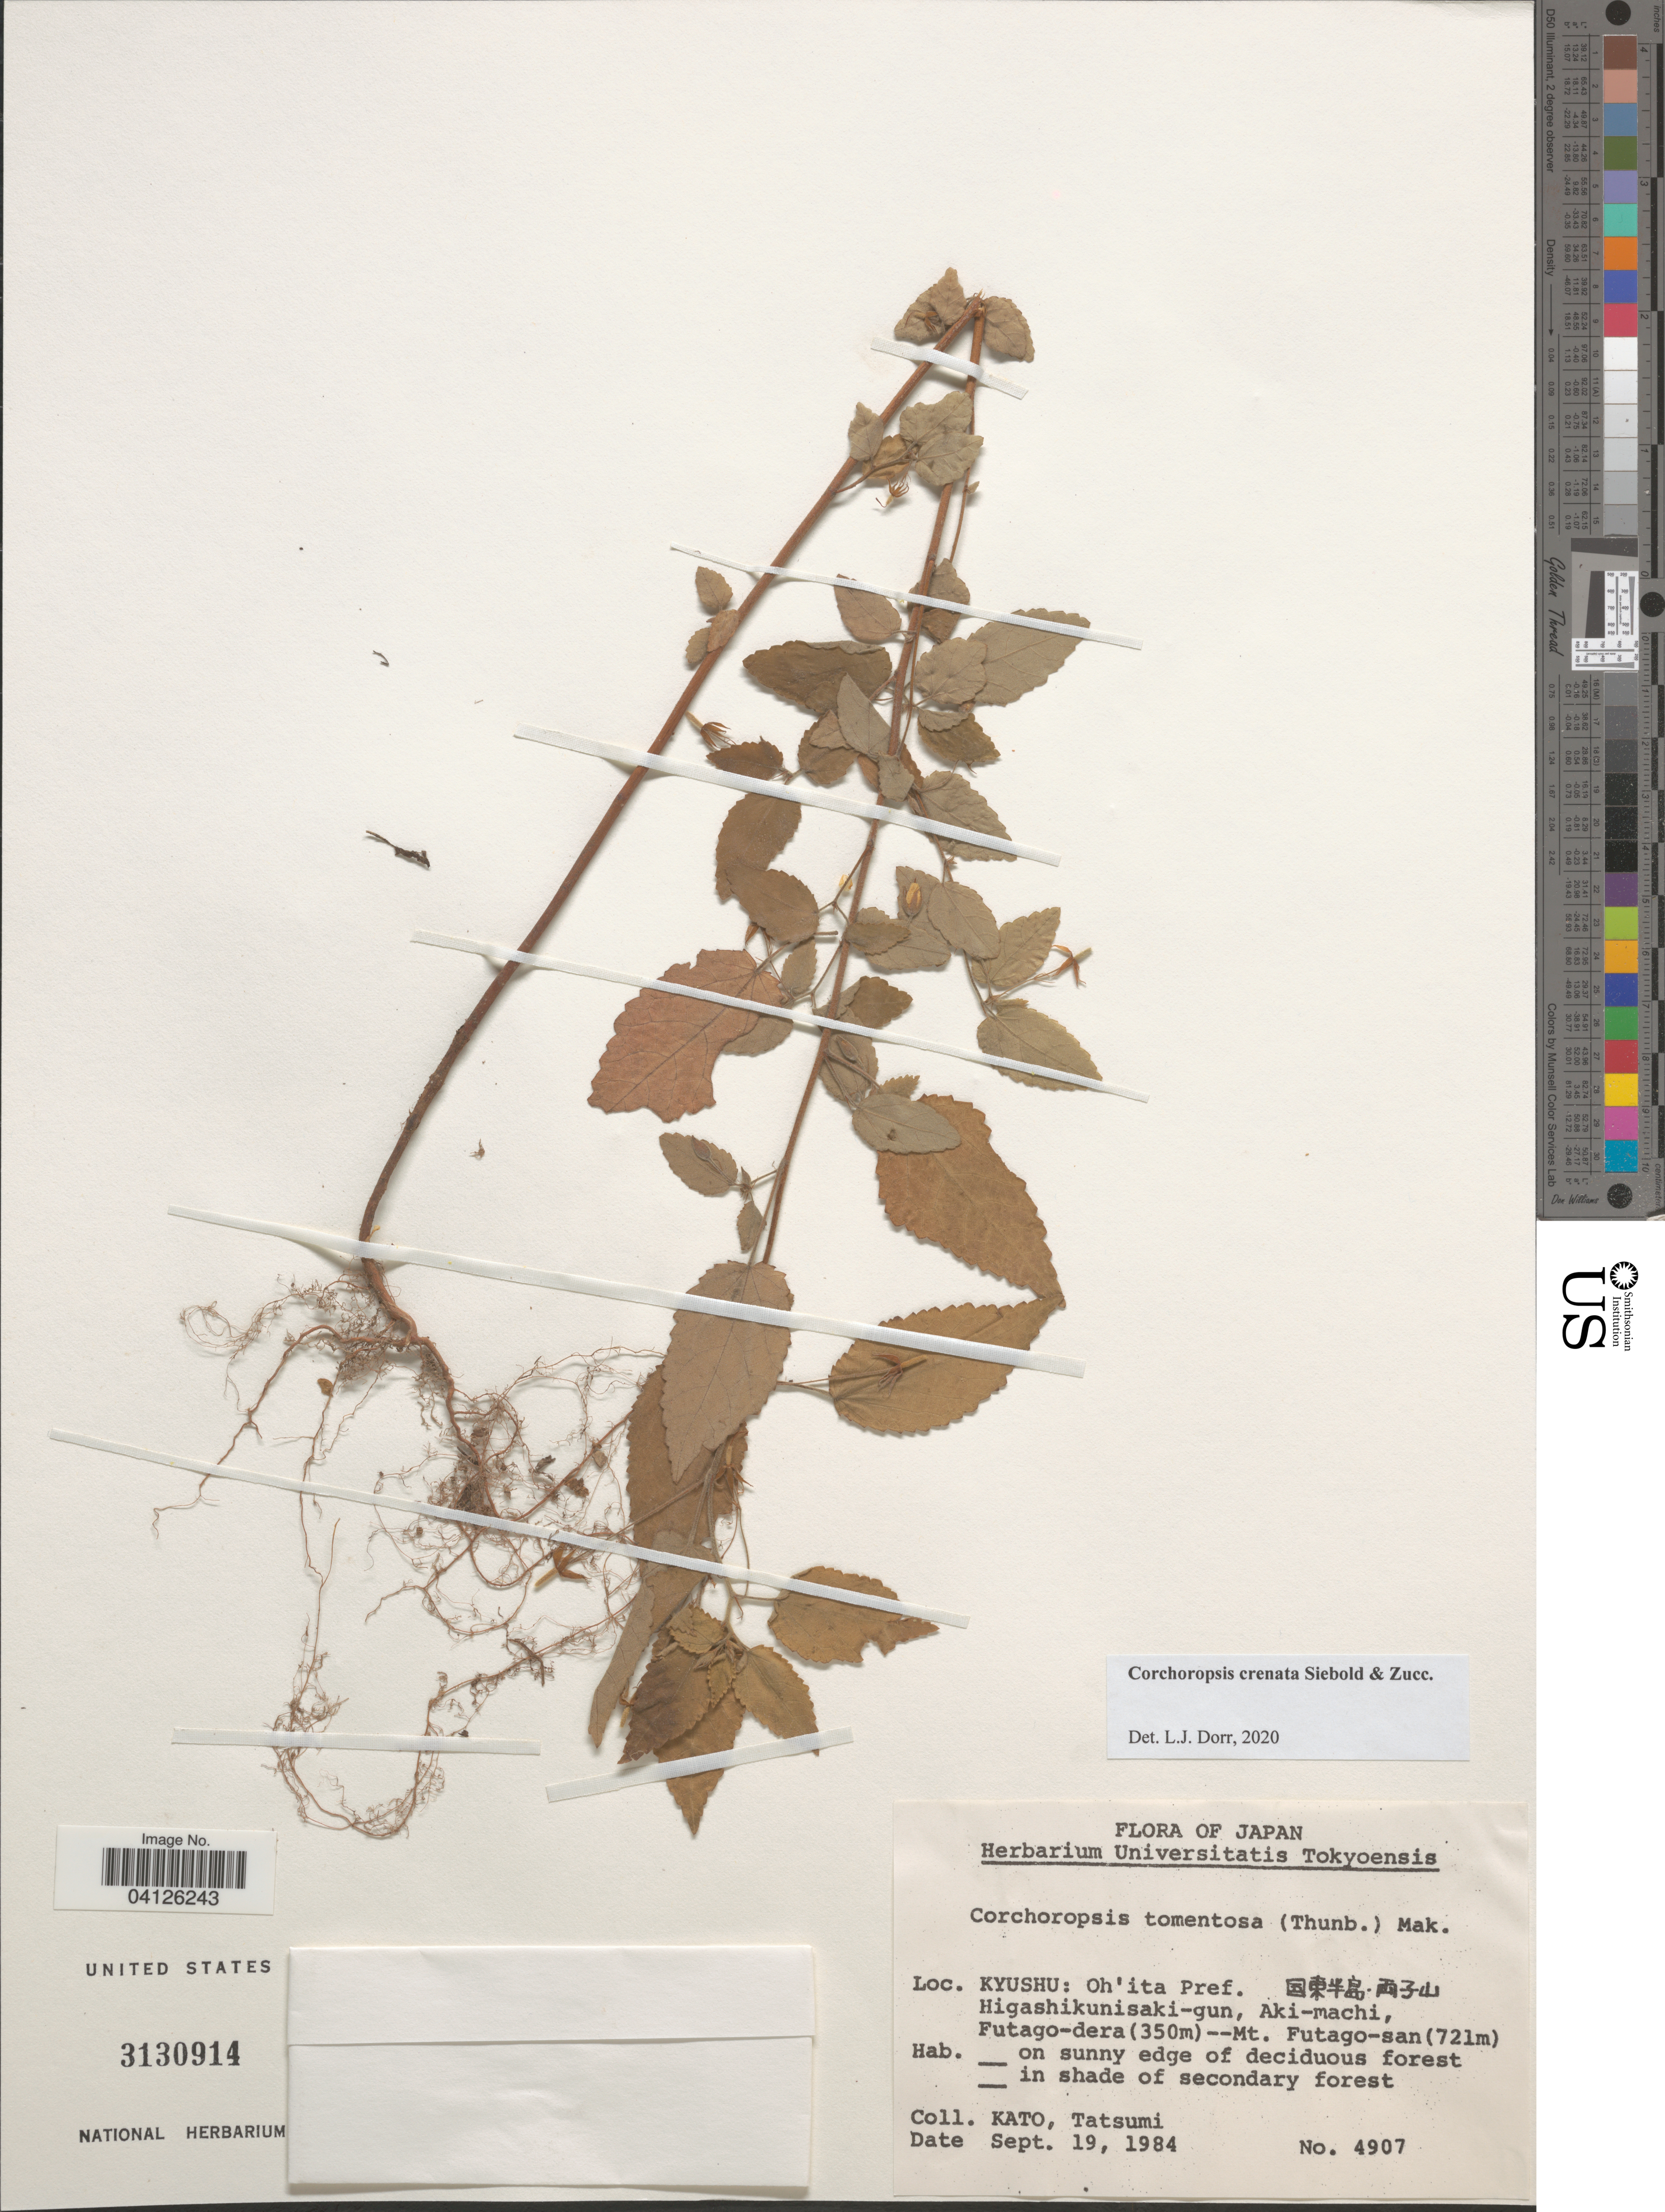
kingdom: Plantae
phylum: Tracheophyta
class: Magnoliopsida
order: Malvales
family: Malvaceae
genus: Corchoropsis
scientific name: Corchoropsis crenata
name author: Siebold & Zucc.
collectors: T. Kato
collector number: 4907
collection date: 1984-09-19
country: Japan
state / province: Oita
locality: Kyushu: Oh'ita Pref. X. Higashikunisaki-gun, Aki-machi, Futago-dera --Mt. Futago-san.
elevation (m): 350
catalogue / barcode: US 3130914